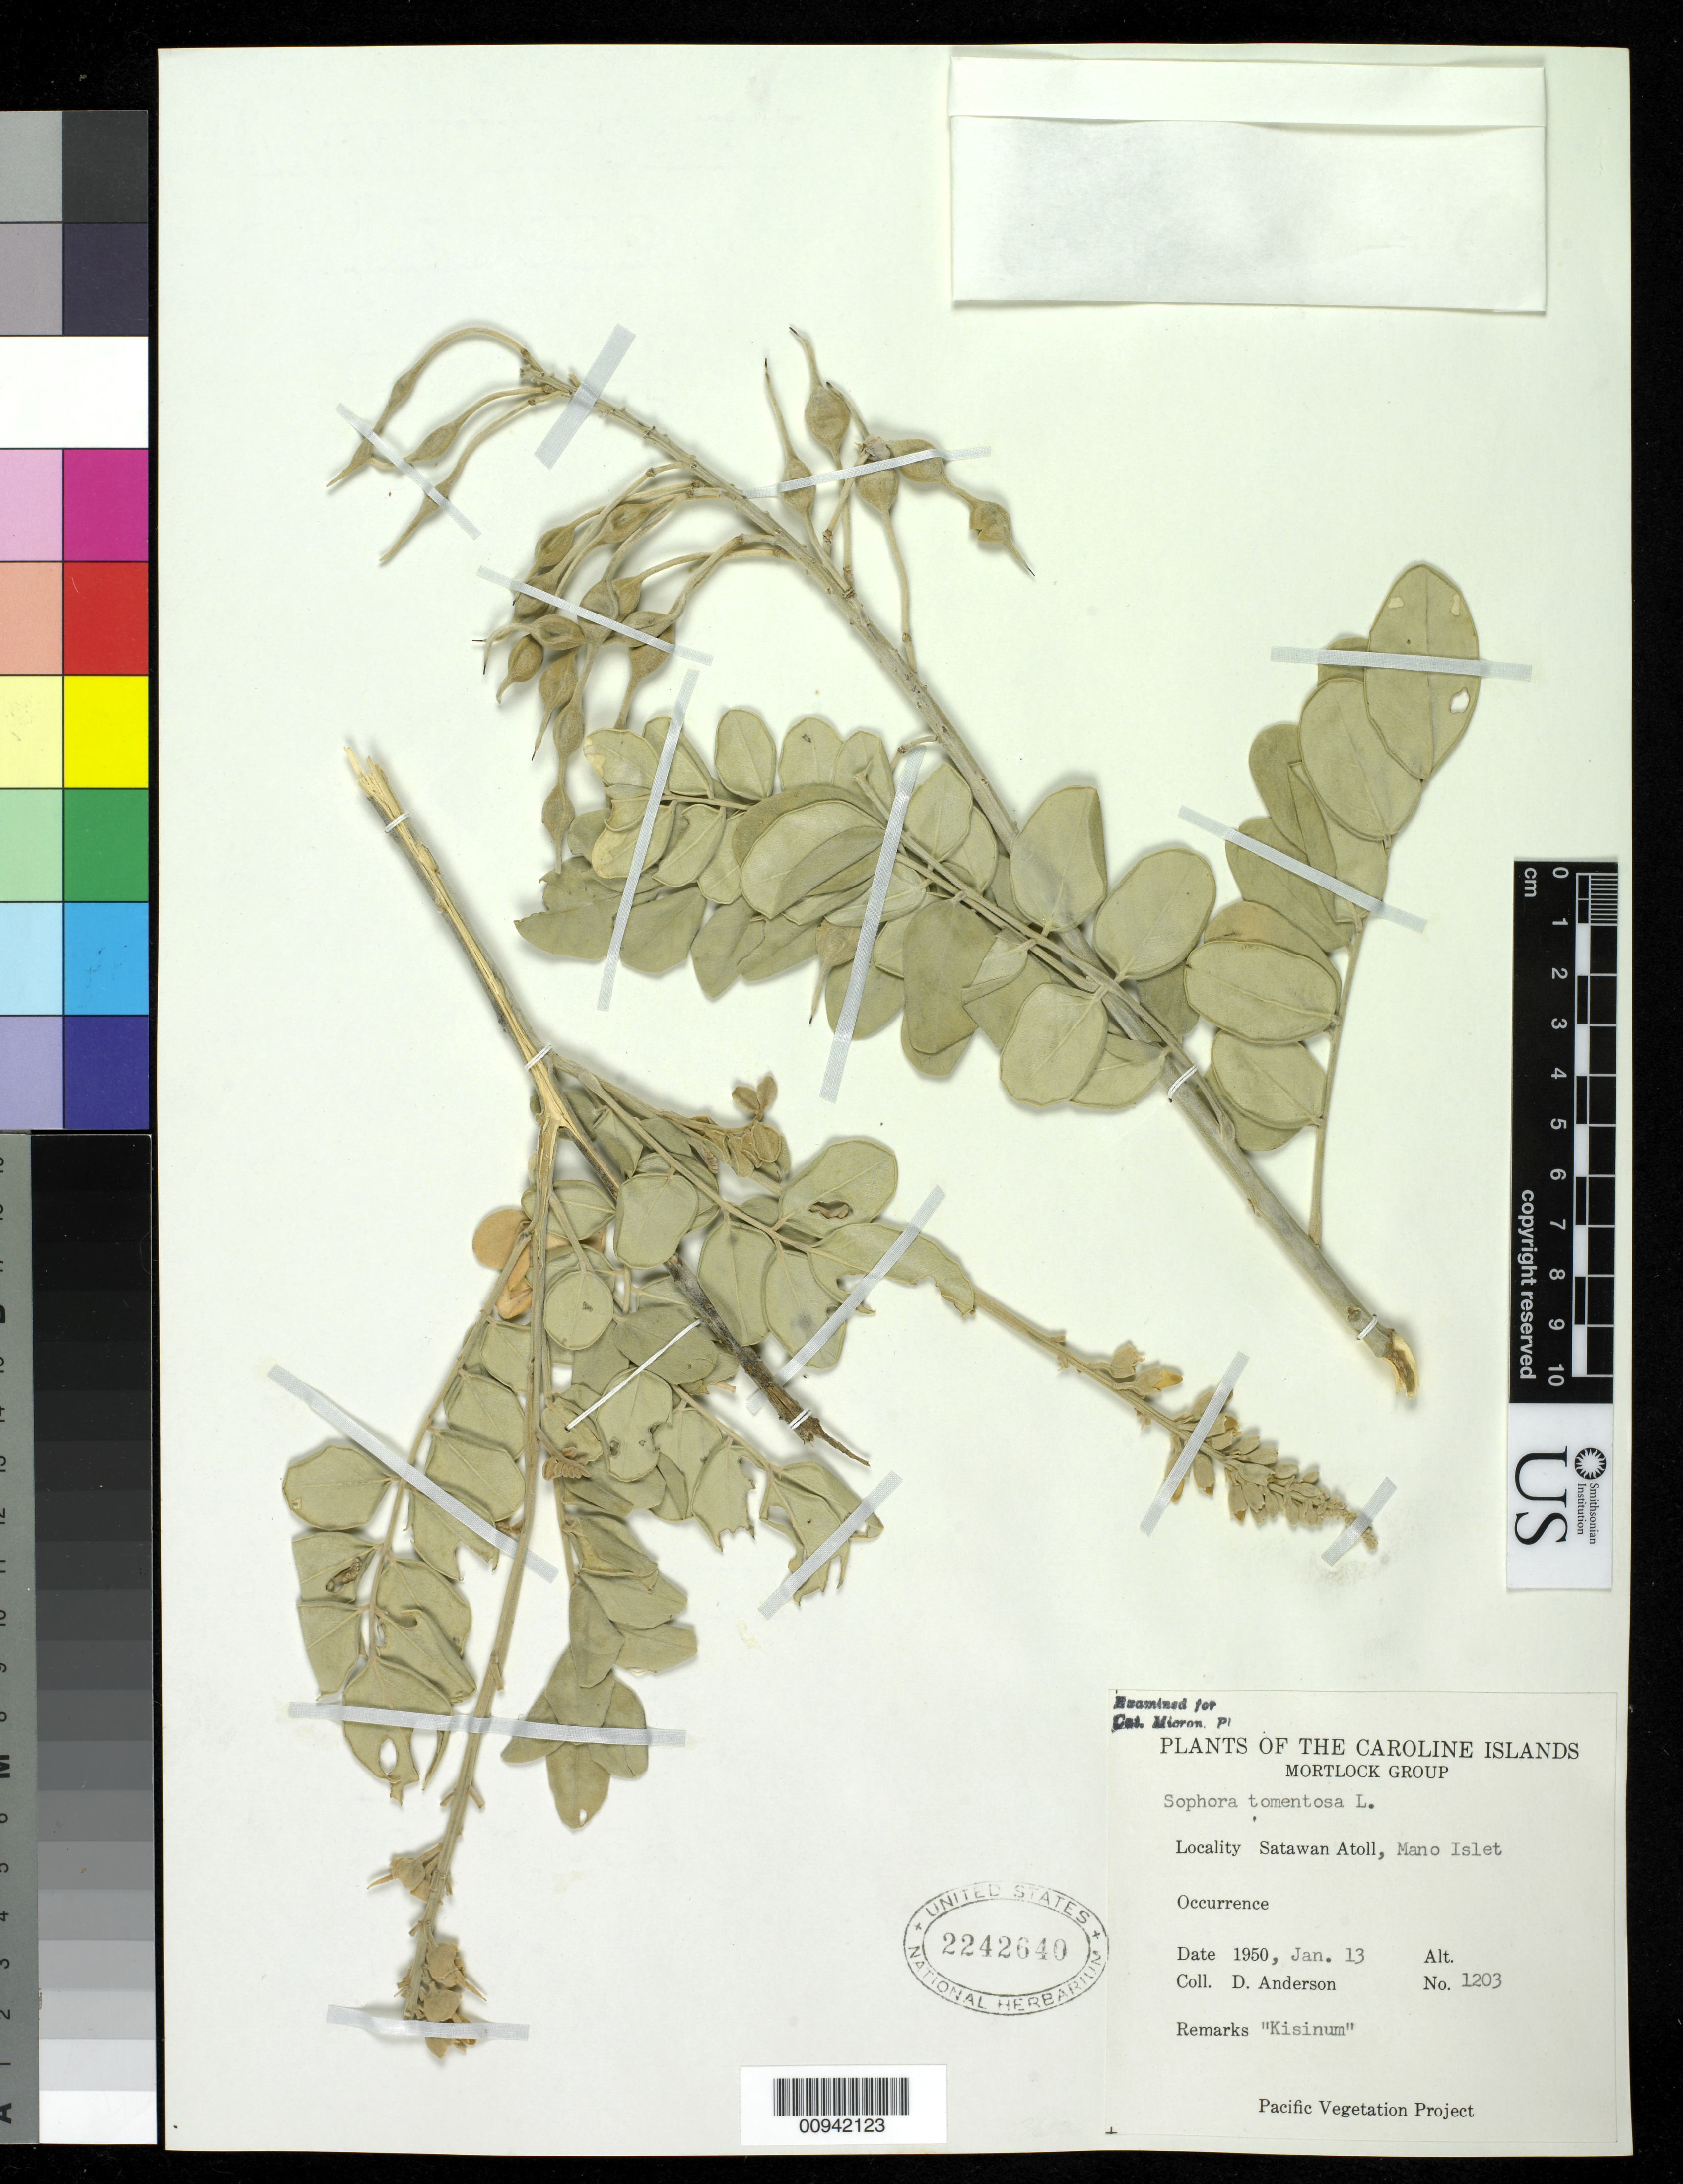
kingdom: Plantae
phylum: Tracheophyta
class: Magnoliopsida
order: Fabales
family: Fabaceae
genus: Sophora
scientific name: Sophora tomentosa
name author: L.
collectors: D. Anderson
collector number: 1203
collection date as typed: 13 Jan 1950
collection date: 1950-01-13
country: Micronesia, Federated States of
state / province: Truk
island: Satawan Atoll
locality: Mano Islet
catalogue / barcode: US 2242640